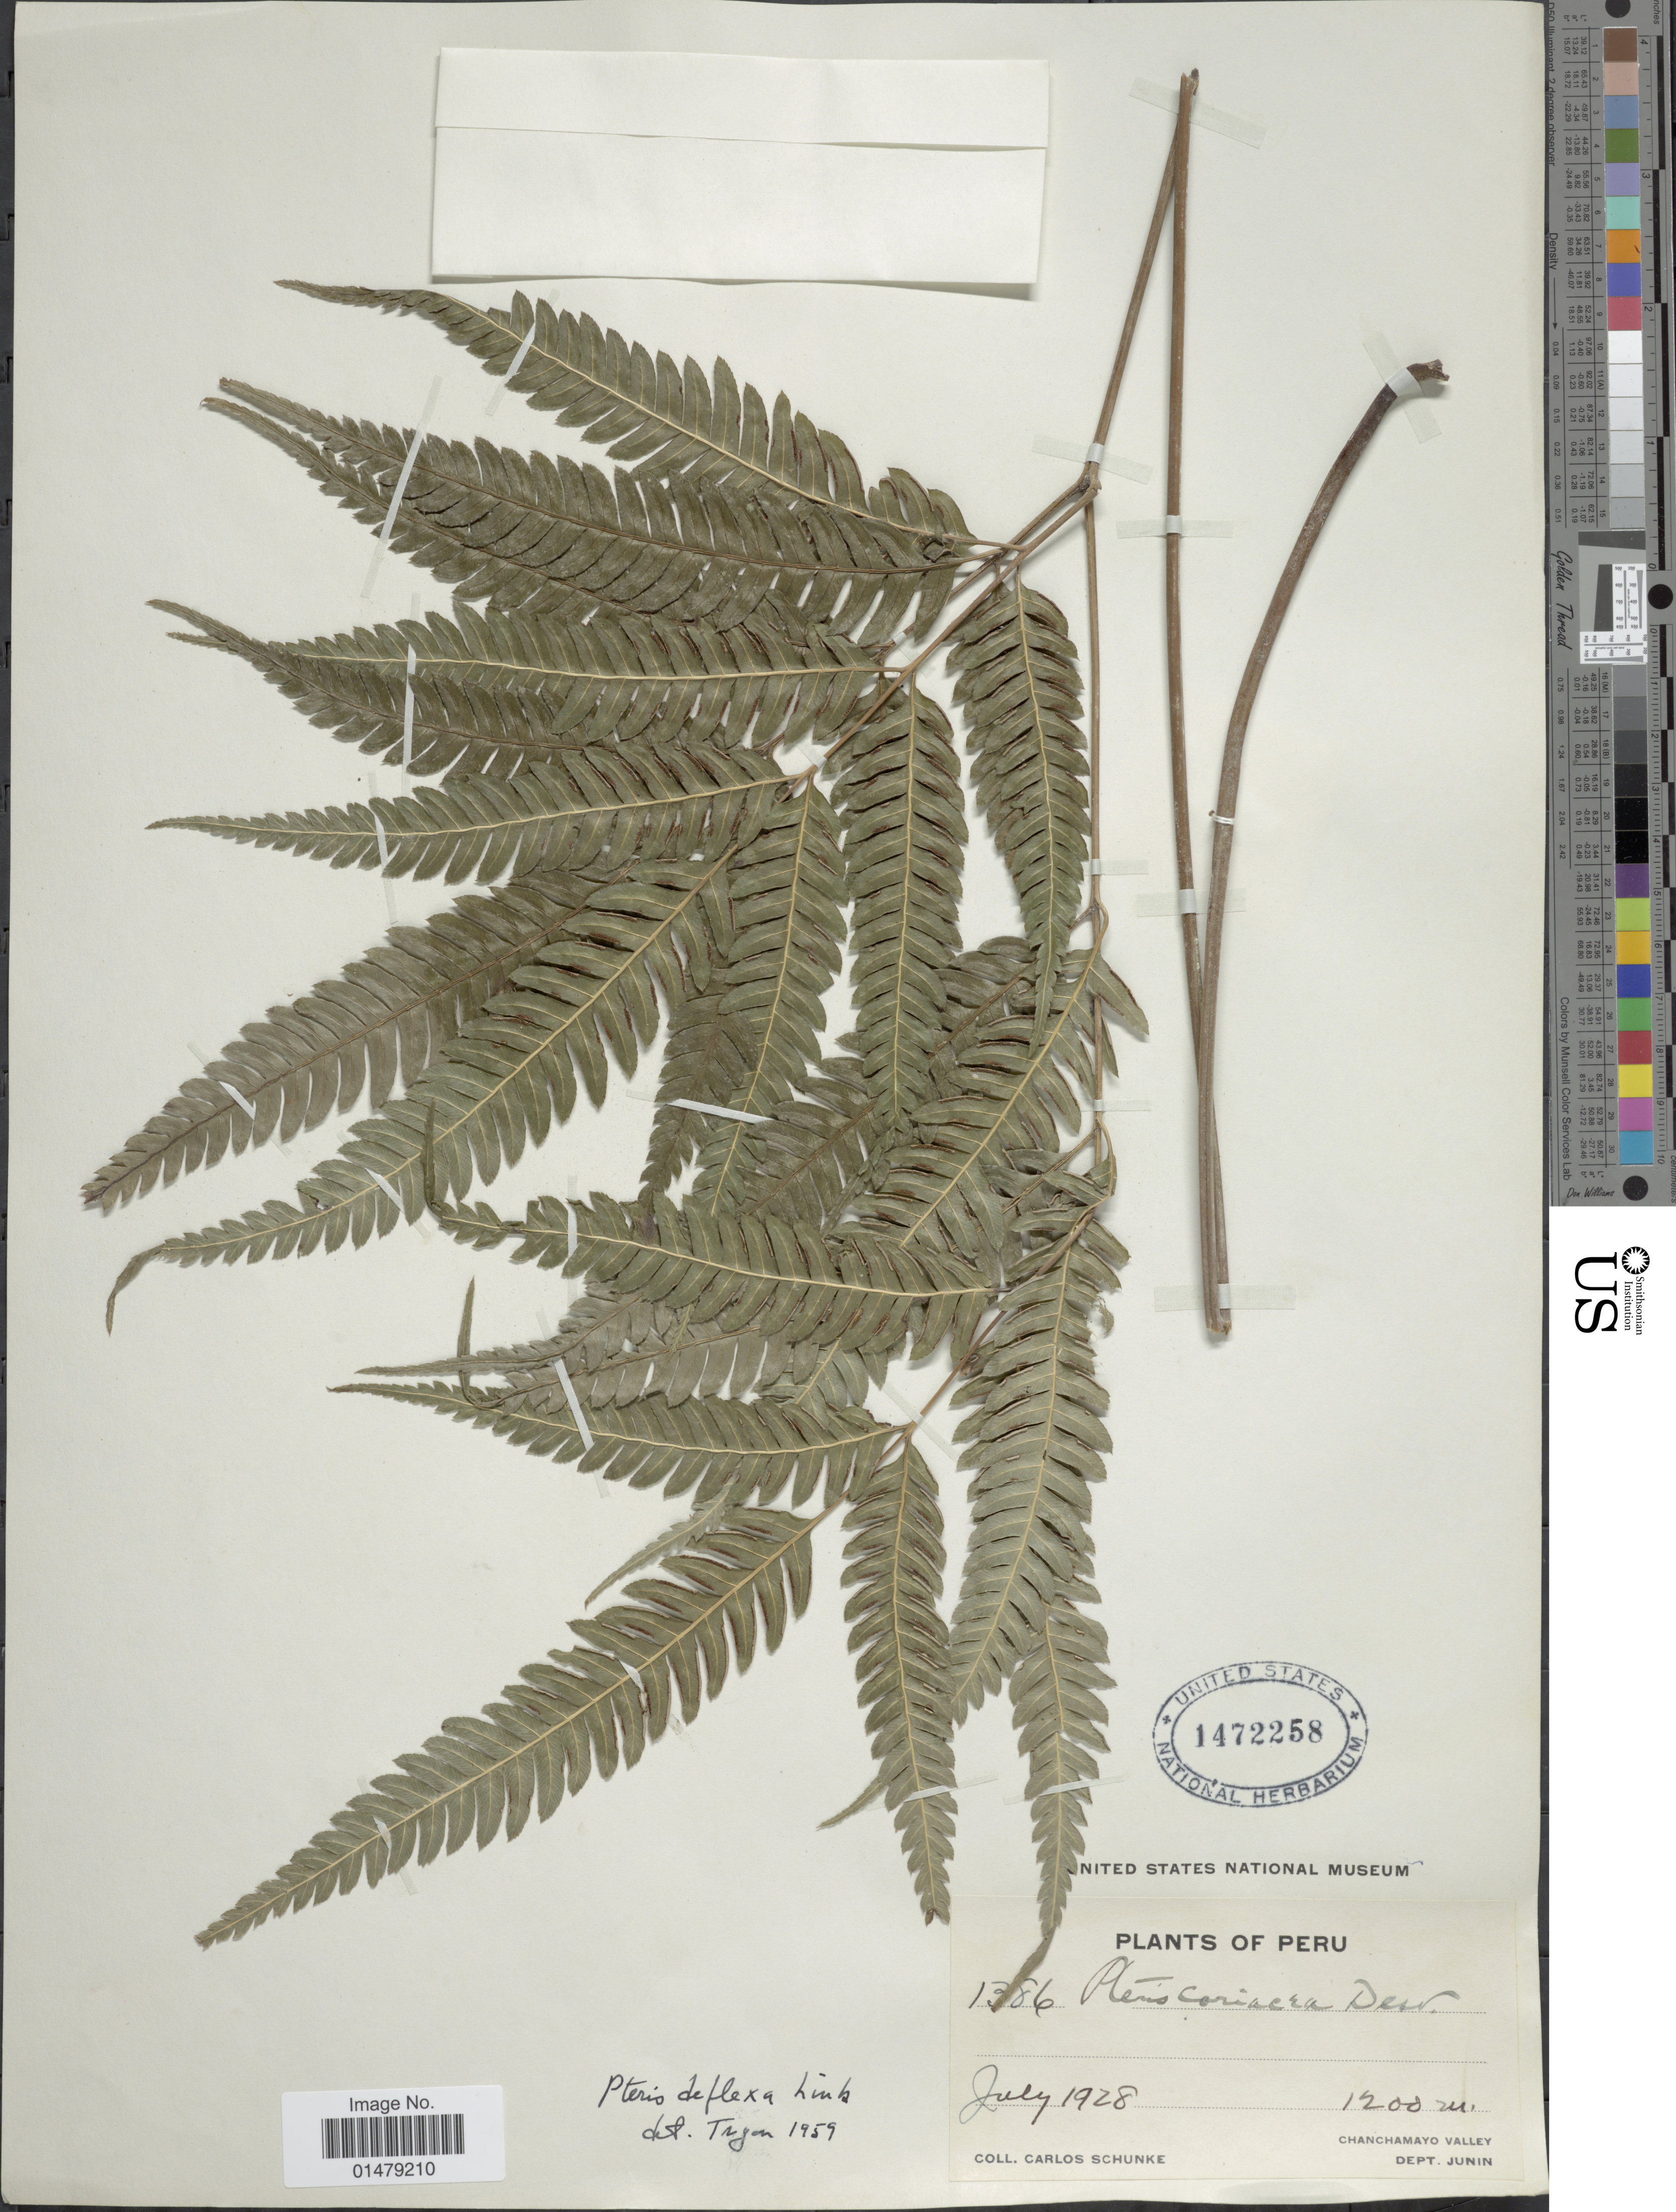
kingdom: Plantae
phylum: Tracheophyta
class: Polypodiopsida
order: Polypodiales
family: Pteridaceae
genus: Pteris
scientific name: Pteris deflexa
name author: Link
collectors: C. Schunke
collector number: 1386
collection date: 1928-07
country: Peru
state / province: Junín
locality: Chanchamayo Valley. Dept. Junin.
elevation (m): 1200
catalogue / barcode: US 1472258